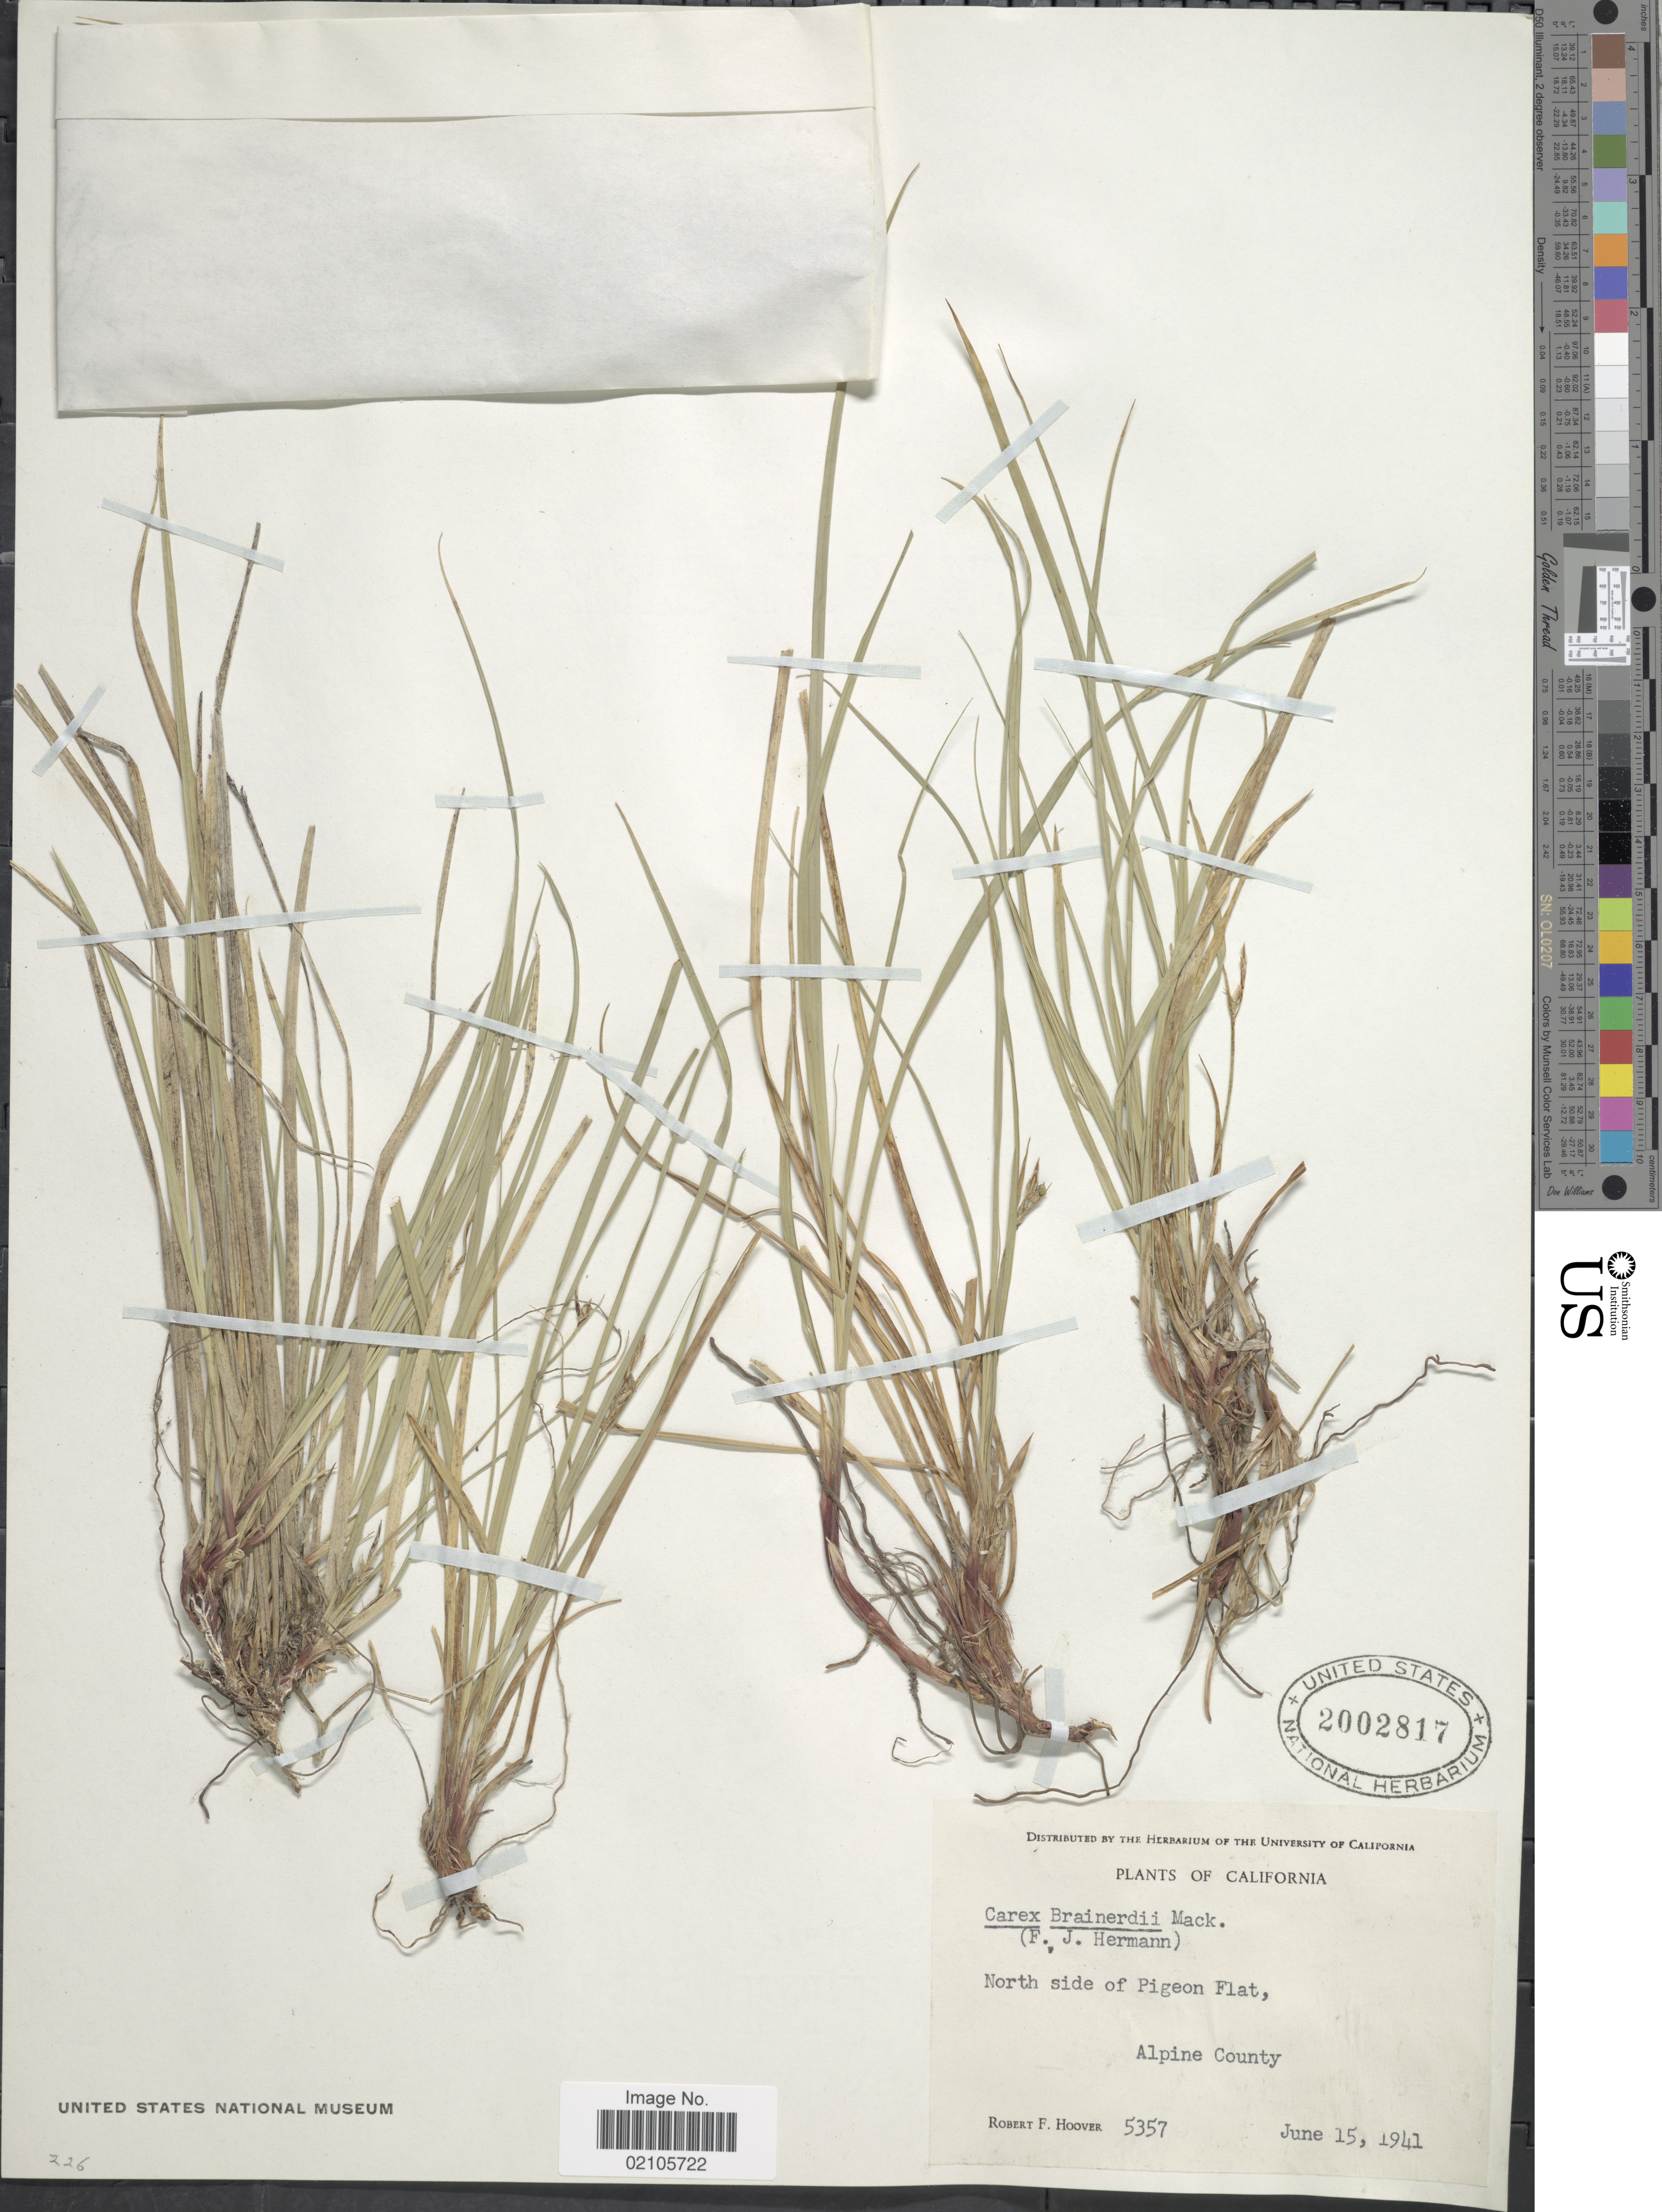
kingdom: Plantae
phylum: Tracheophyta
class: Liliopsida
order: Poales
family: Cyperaceae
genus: Carex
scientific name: Carex brainerdii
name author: Mack.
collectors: R. F. Hoover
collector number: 5357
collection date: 1941-06-15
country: United States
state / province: California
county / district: Alpine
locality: North side of Pigeon Flat, Alpine County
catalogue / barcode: US 2002817